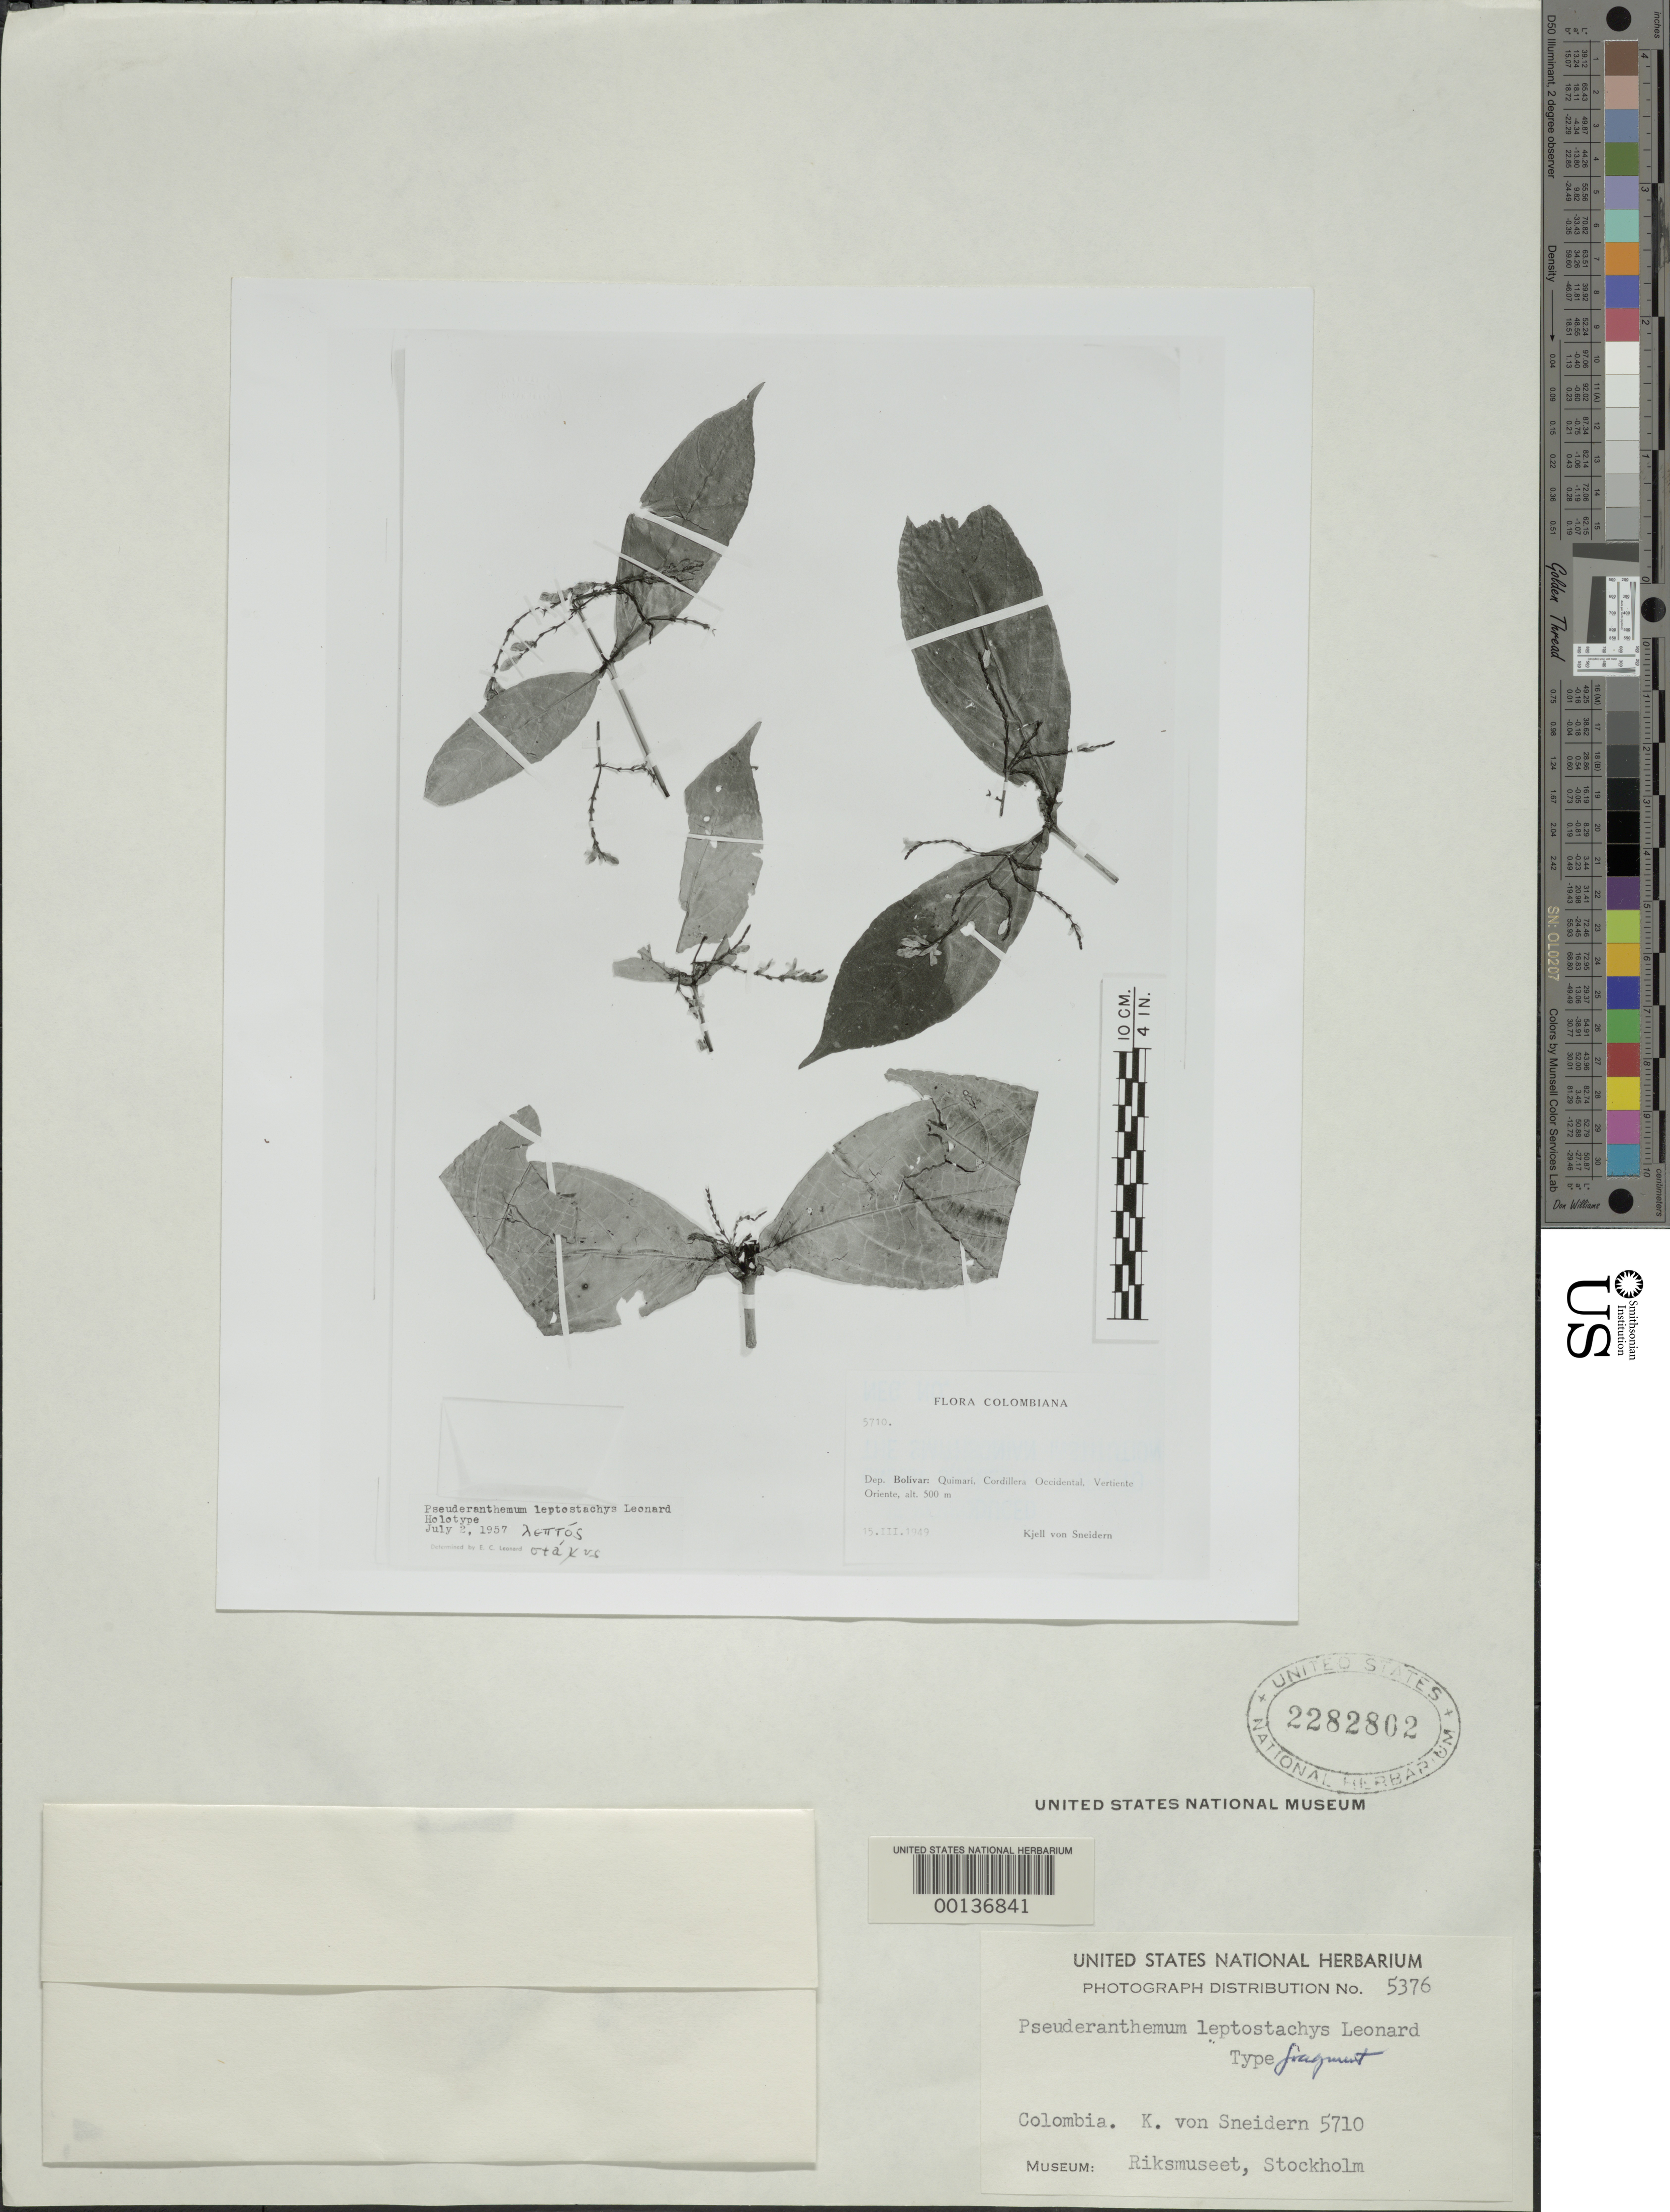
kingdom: Plantae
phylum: Tracheophyta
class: Magnoliopsida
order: Lamiales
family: Acanthaceae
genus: Pseuderanthemum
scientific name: Pseuderanthemum leptostachys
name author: Leonard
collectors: K. von Sneidern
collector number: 5710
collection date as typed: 15 Mar 1949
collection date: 1949-03-15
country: Colombia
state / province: Bolívar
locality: Quimari, Cordillera Occidental, Vertiente Oriente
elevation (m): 500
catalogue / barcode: US 2282802